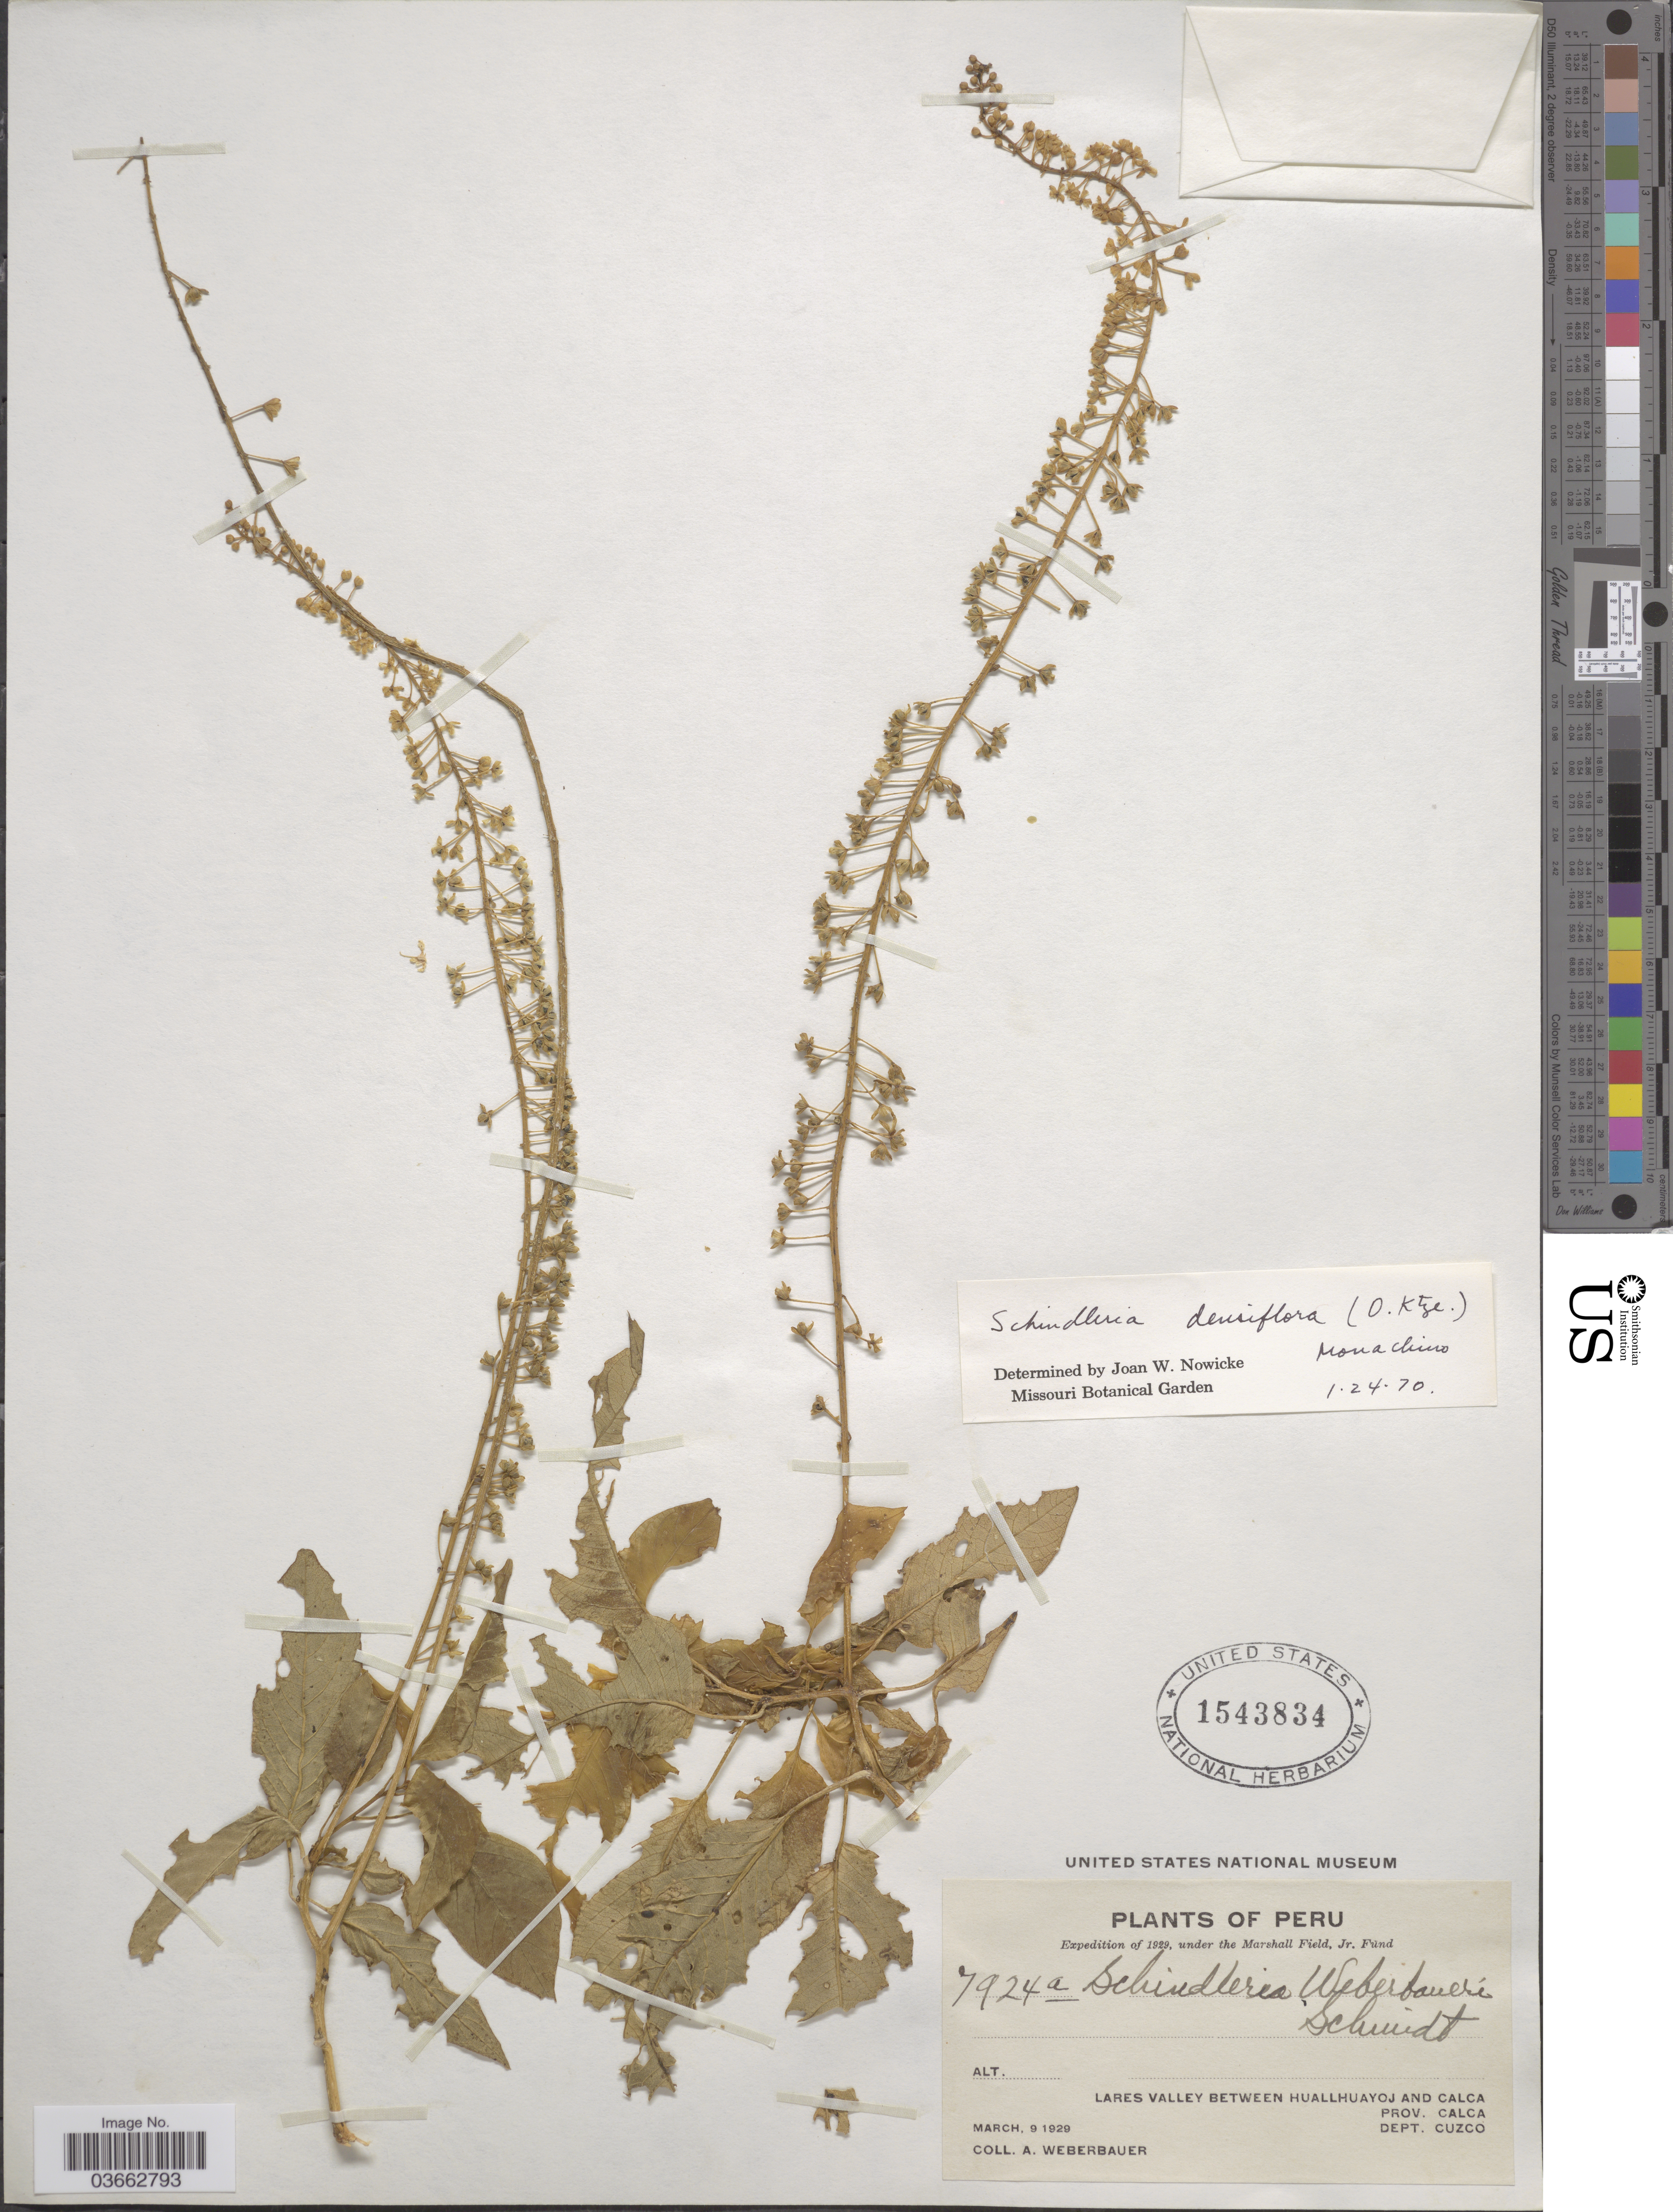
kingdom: Plantae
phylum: Tracheophyta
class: Magnoliopsida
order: Caryophyllales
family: Phytolaccaceae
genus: Schindleria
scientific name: Schindleria densiflora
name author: (Kuntze) Monach.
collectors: A. Weberbauer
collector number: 7924a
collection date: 1929-03-09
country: Peru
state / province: Cusco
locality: Lares valley between Huallhuayoj and Calca Prov. Calca. Dept. Cuzco.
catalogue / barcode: US 1543834